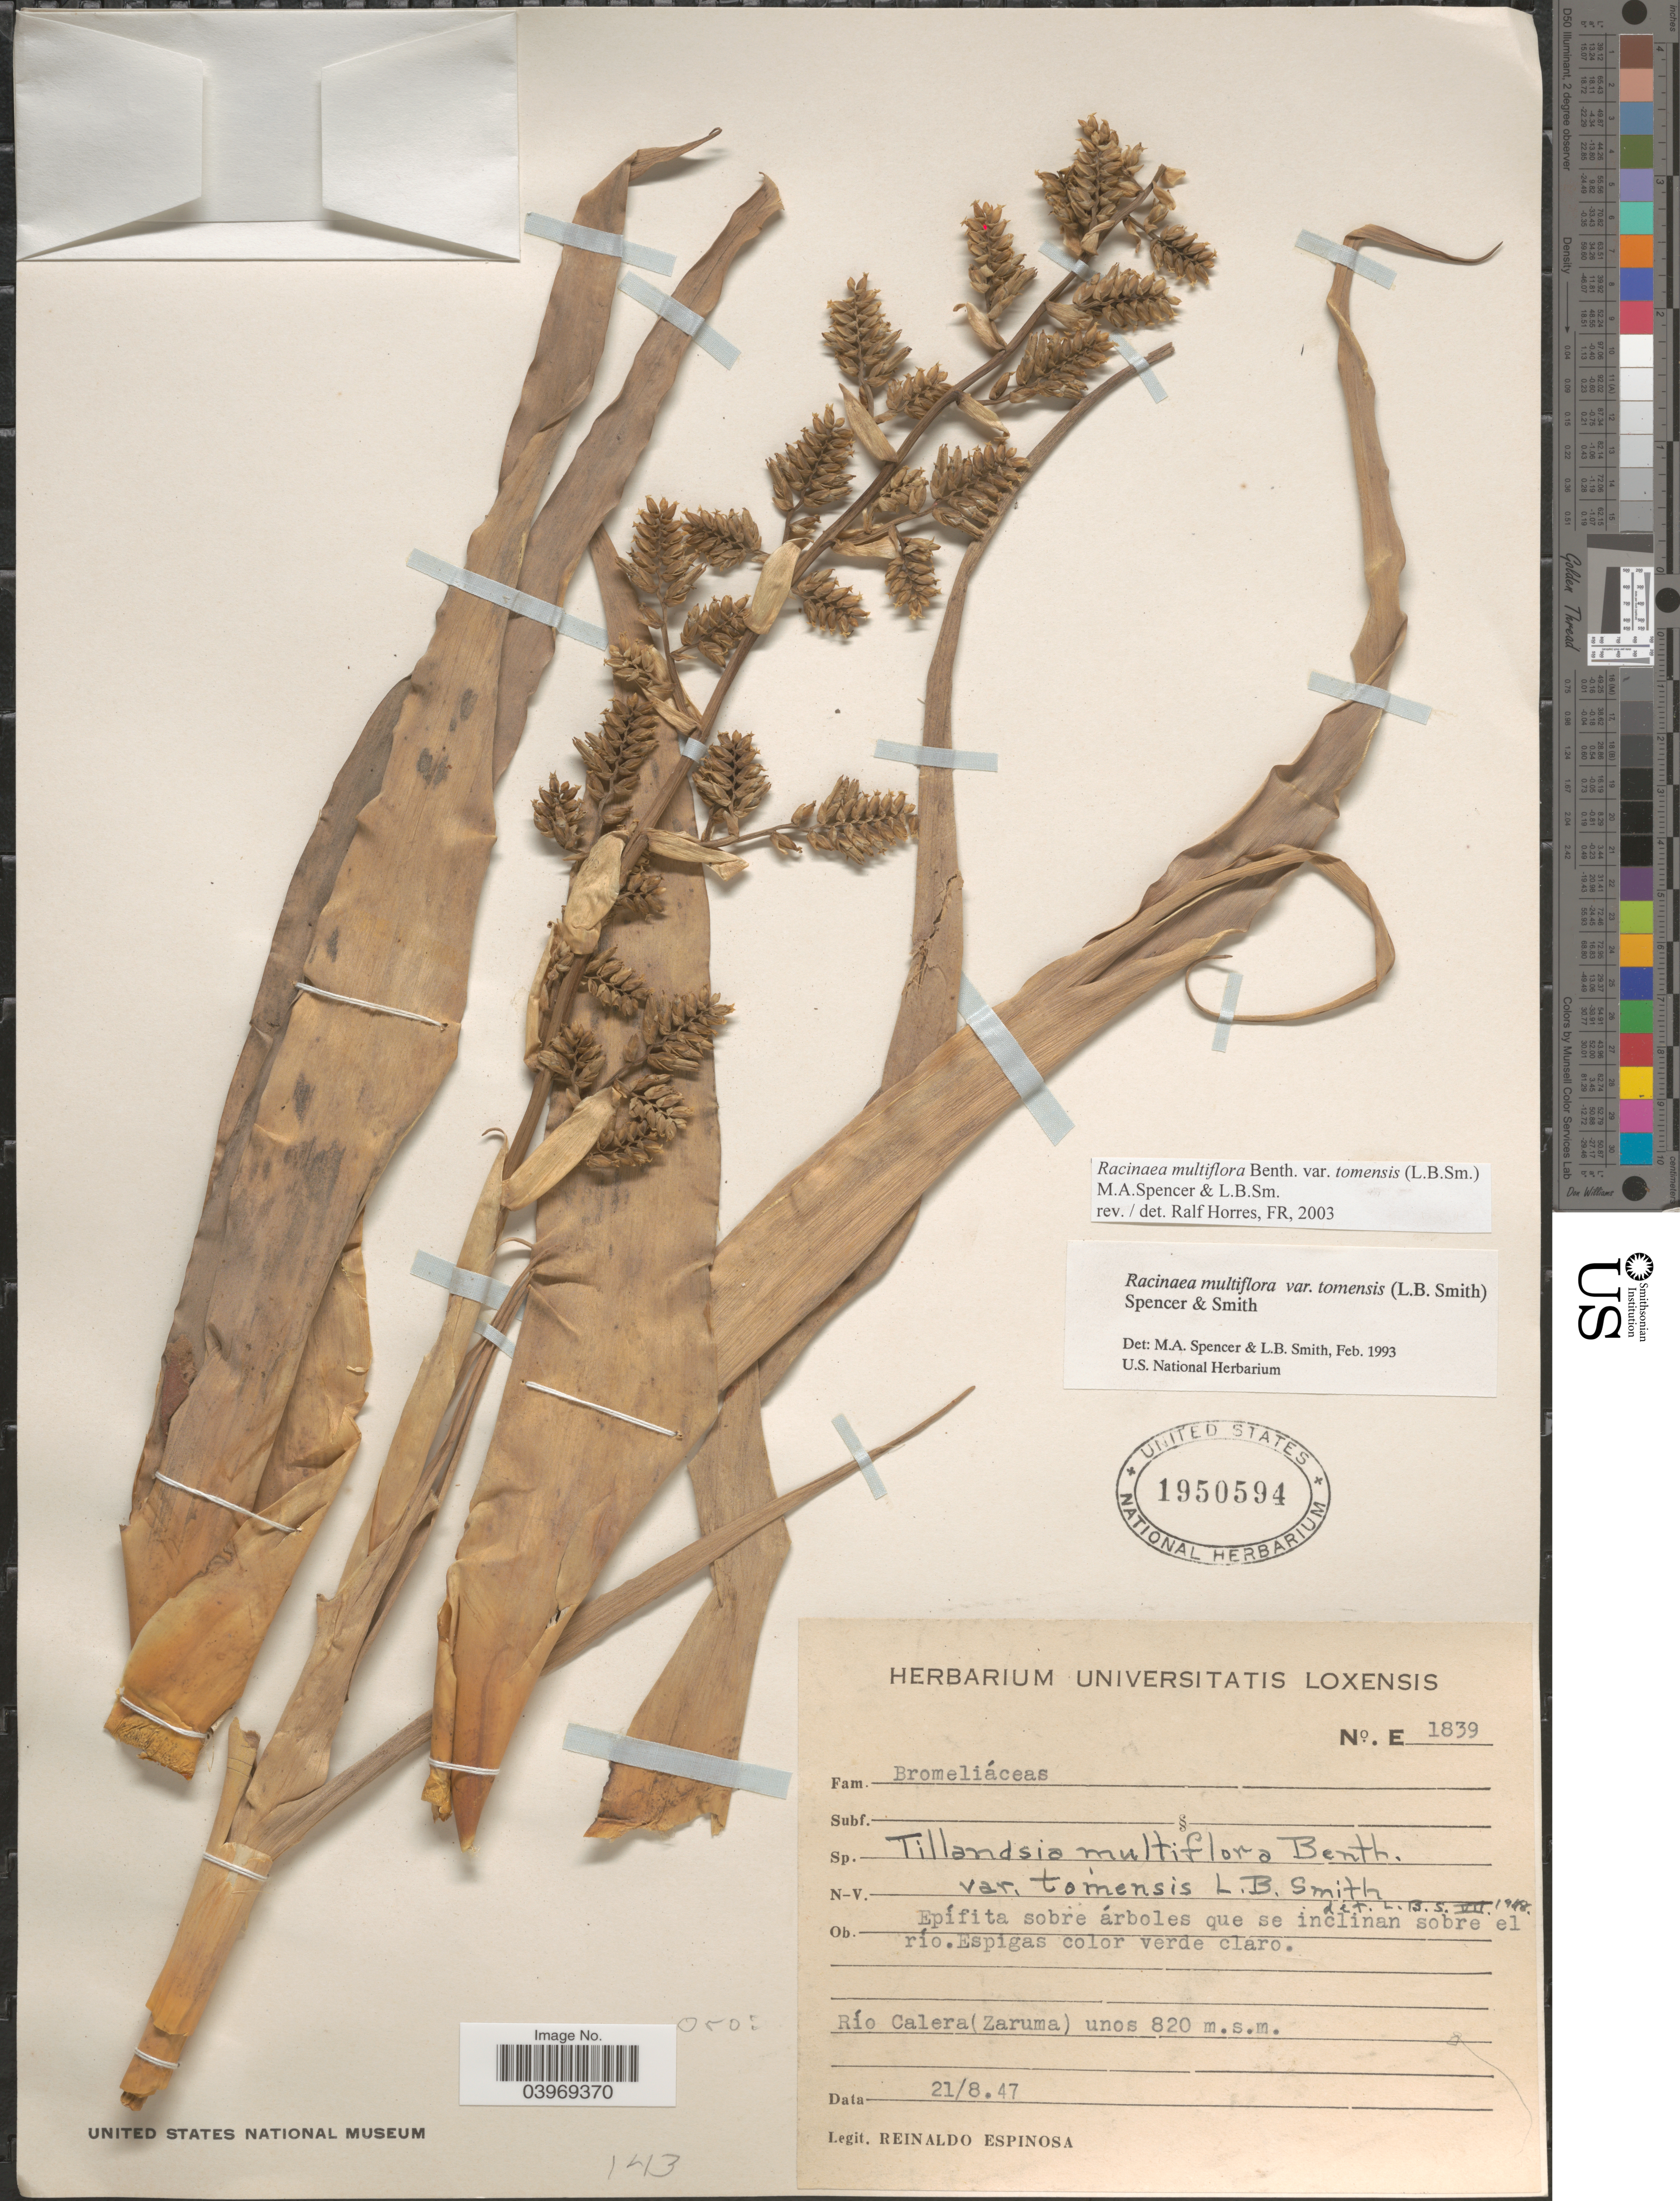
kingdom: Plantae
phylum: Tracheophyta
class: Liliopsida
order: Poales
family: Bromeliaceae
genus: Racinaea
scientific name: Racinaea multiflora var. tomensis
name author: (L.B. Sm.) M.A. Spencer & L.B. Sm.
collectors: R. Espinosa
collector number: E1839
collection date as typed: Transcribed d/m/y: 21/8/47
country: Ecuador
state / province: El Oro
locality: Epífita sobre árboles que sa inclinan sobre el río. Espigas color verde claro. Río Calera (Zaruma).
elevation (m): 820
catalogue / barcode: US 1950594